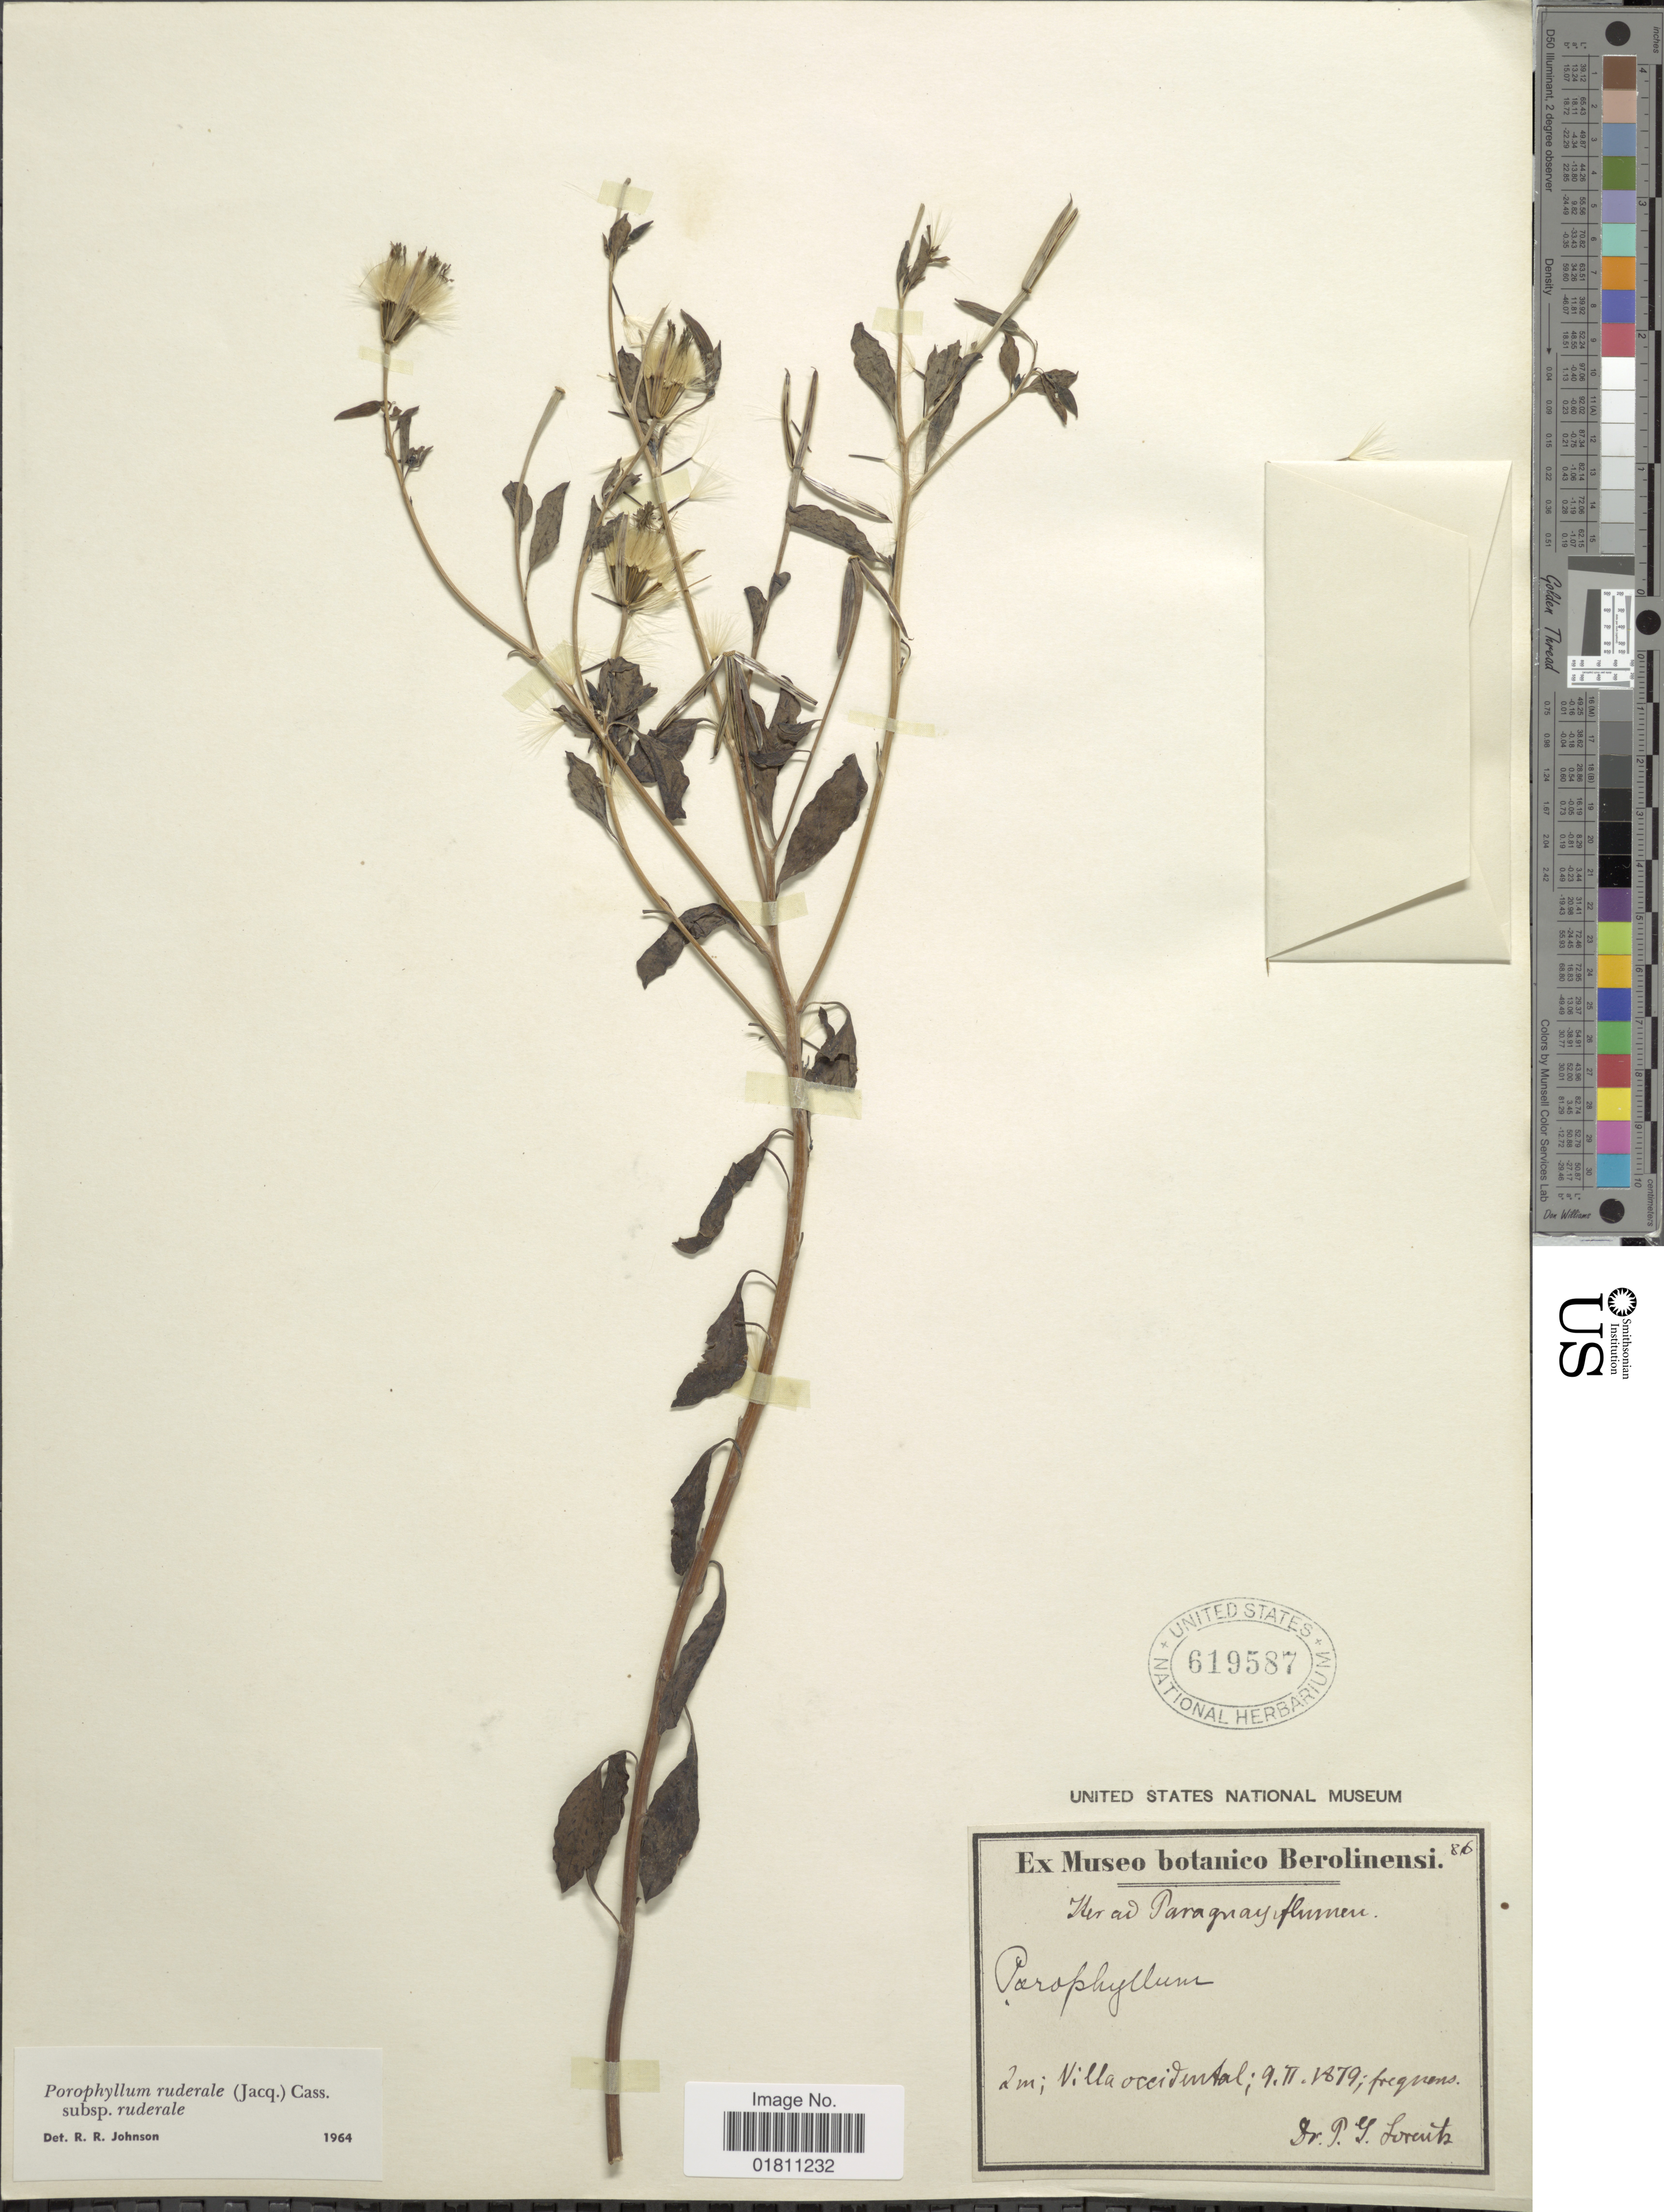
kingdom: Plantae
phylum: Tracheophyta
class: Magnoliopsida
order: Asterales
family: Asteraceae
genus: Porophyllum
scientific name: Porophyllum ruderale subsp. ruderale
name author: (Jacq.) Cass.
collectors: P. G. Lorentz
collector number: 86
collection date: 1879-02-09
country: Paraguay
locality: Villa Occidental.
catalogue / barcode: US 619587